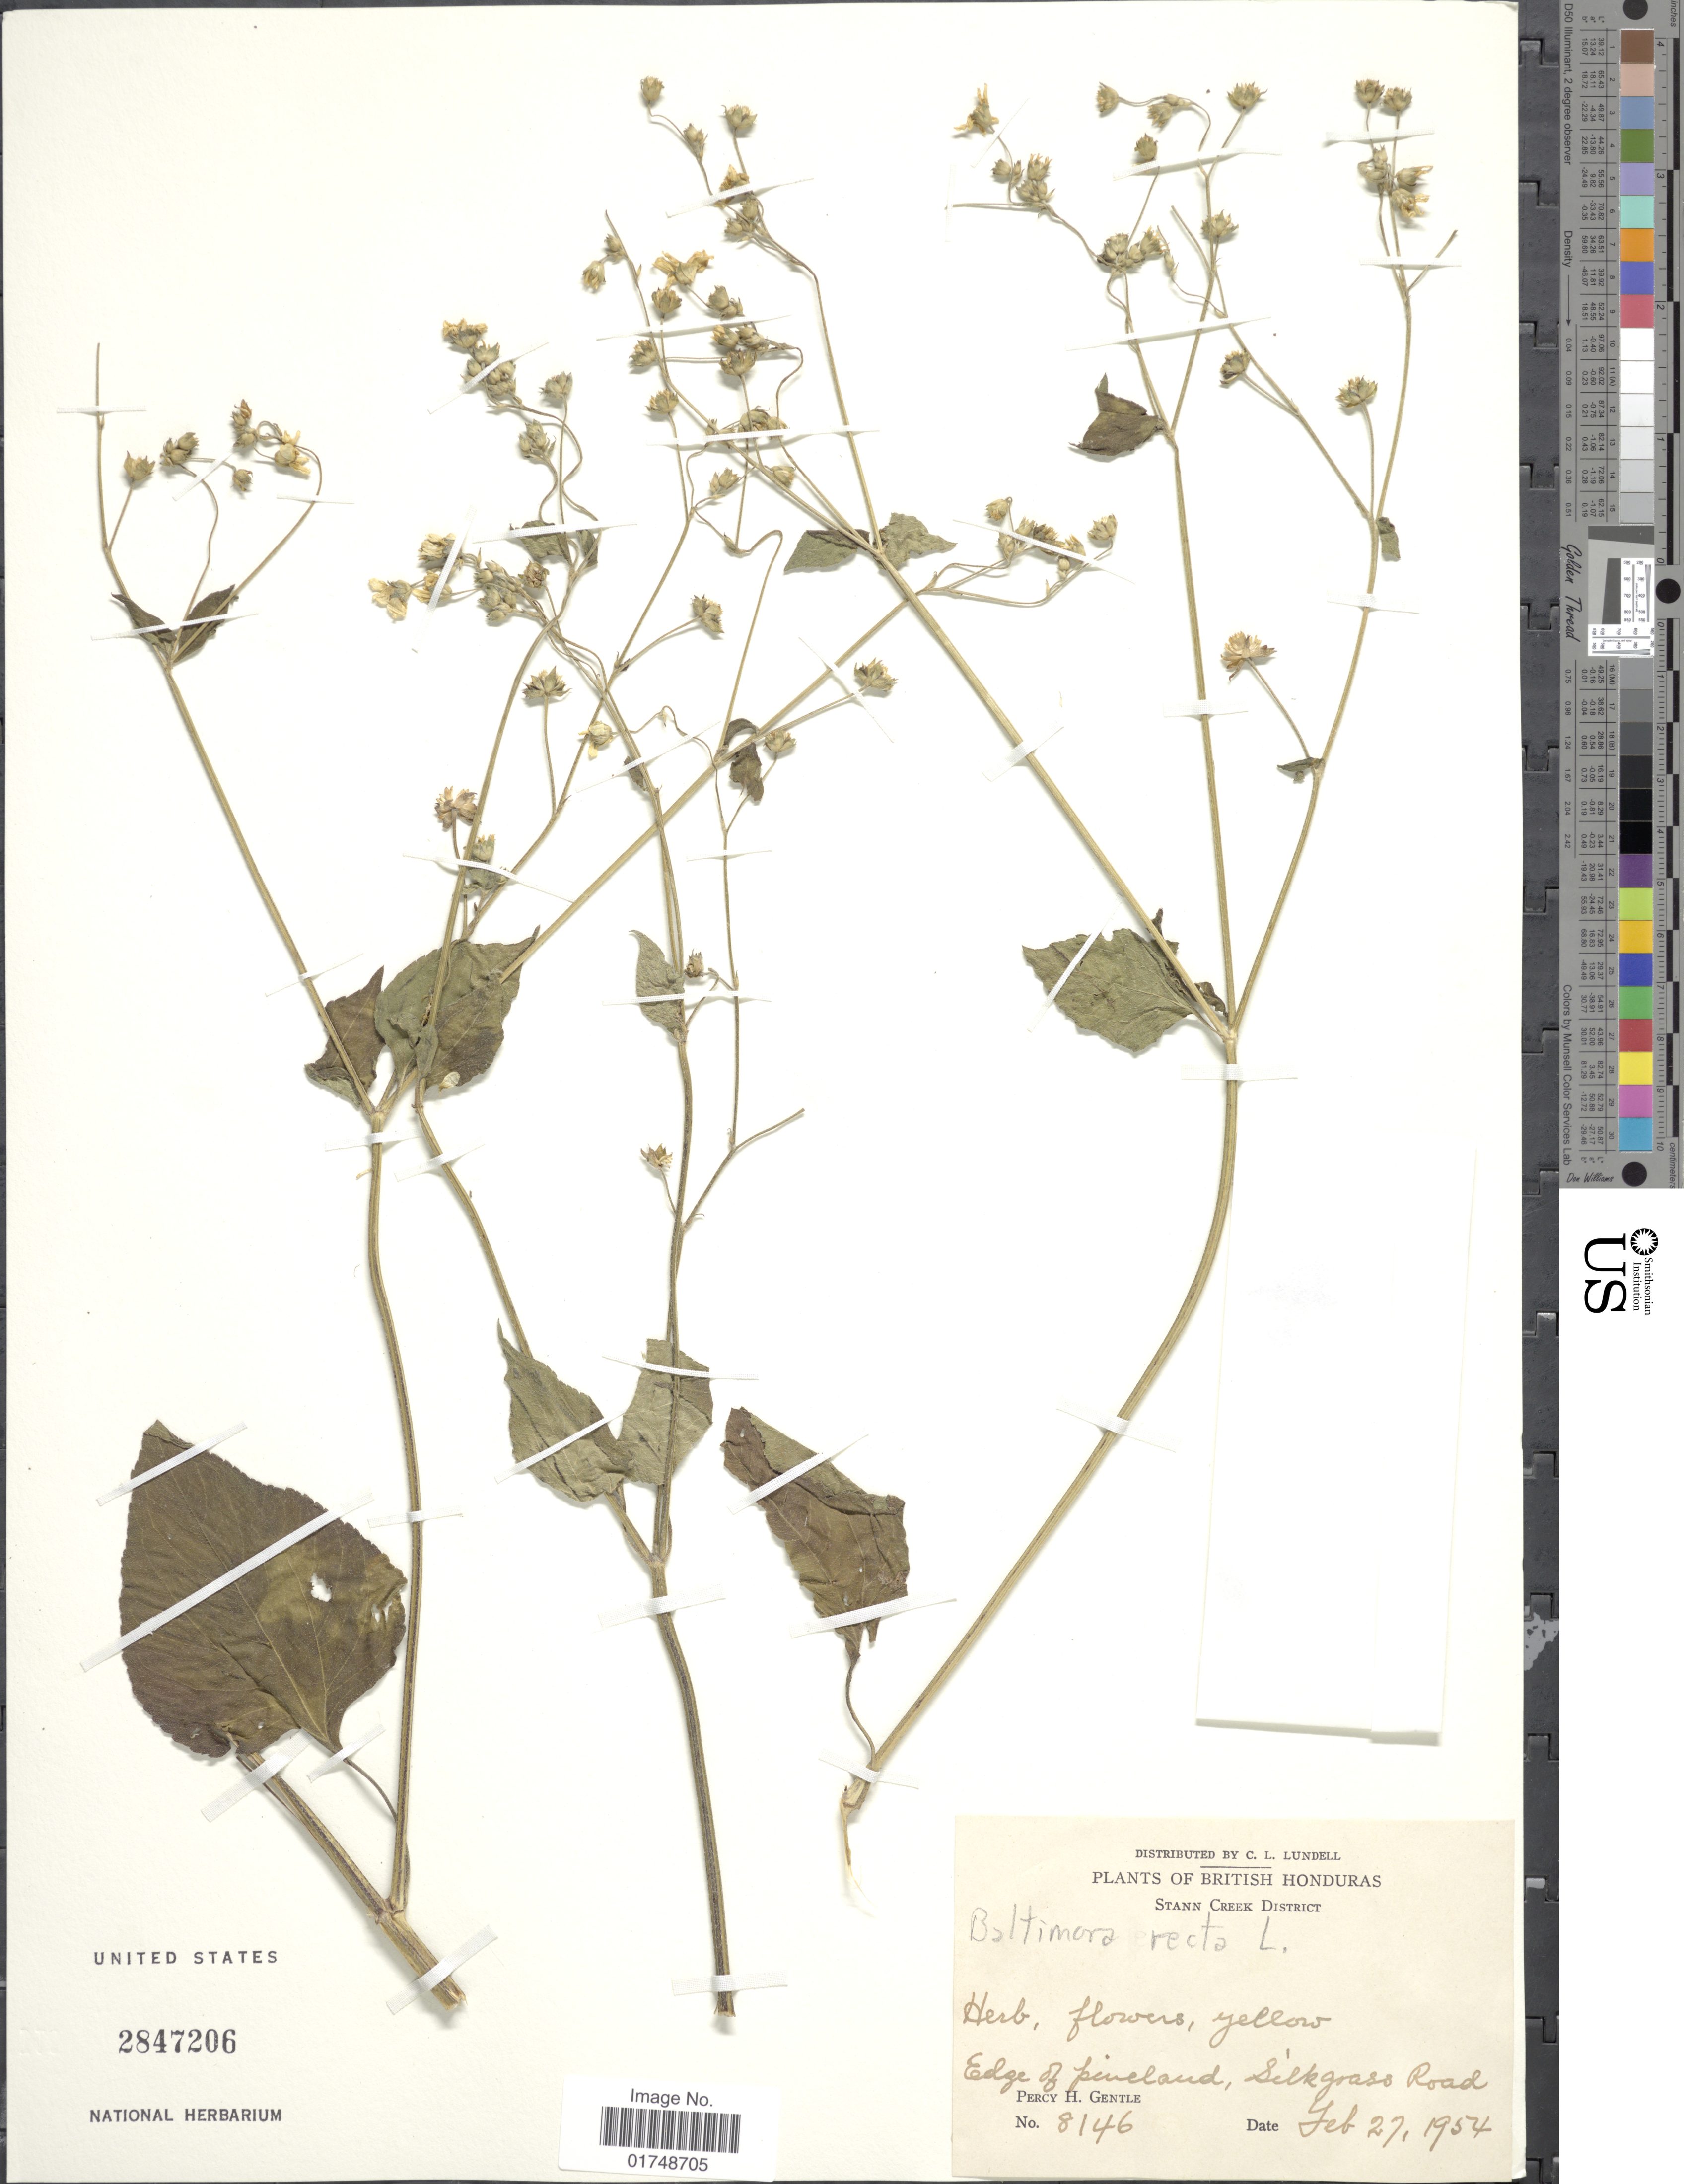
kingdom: Plantae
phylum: Tracheophyta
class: Magnoliopsida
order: Asterales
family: Asteraceae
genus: Baltimora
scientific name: Baltimora recta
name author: L.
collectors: P. H. Gentle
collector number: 8146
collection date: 1954-02-27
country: Belize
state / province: Stann Creek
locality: British Honduras. Edge of pineland, Silkgrass Road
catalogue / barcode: US 2847206